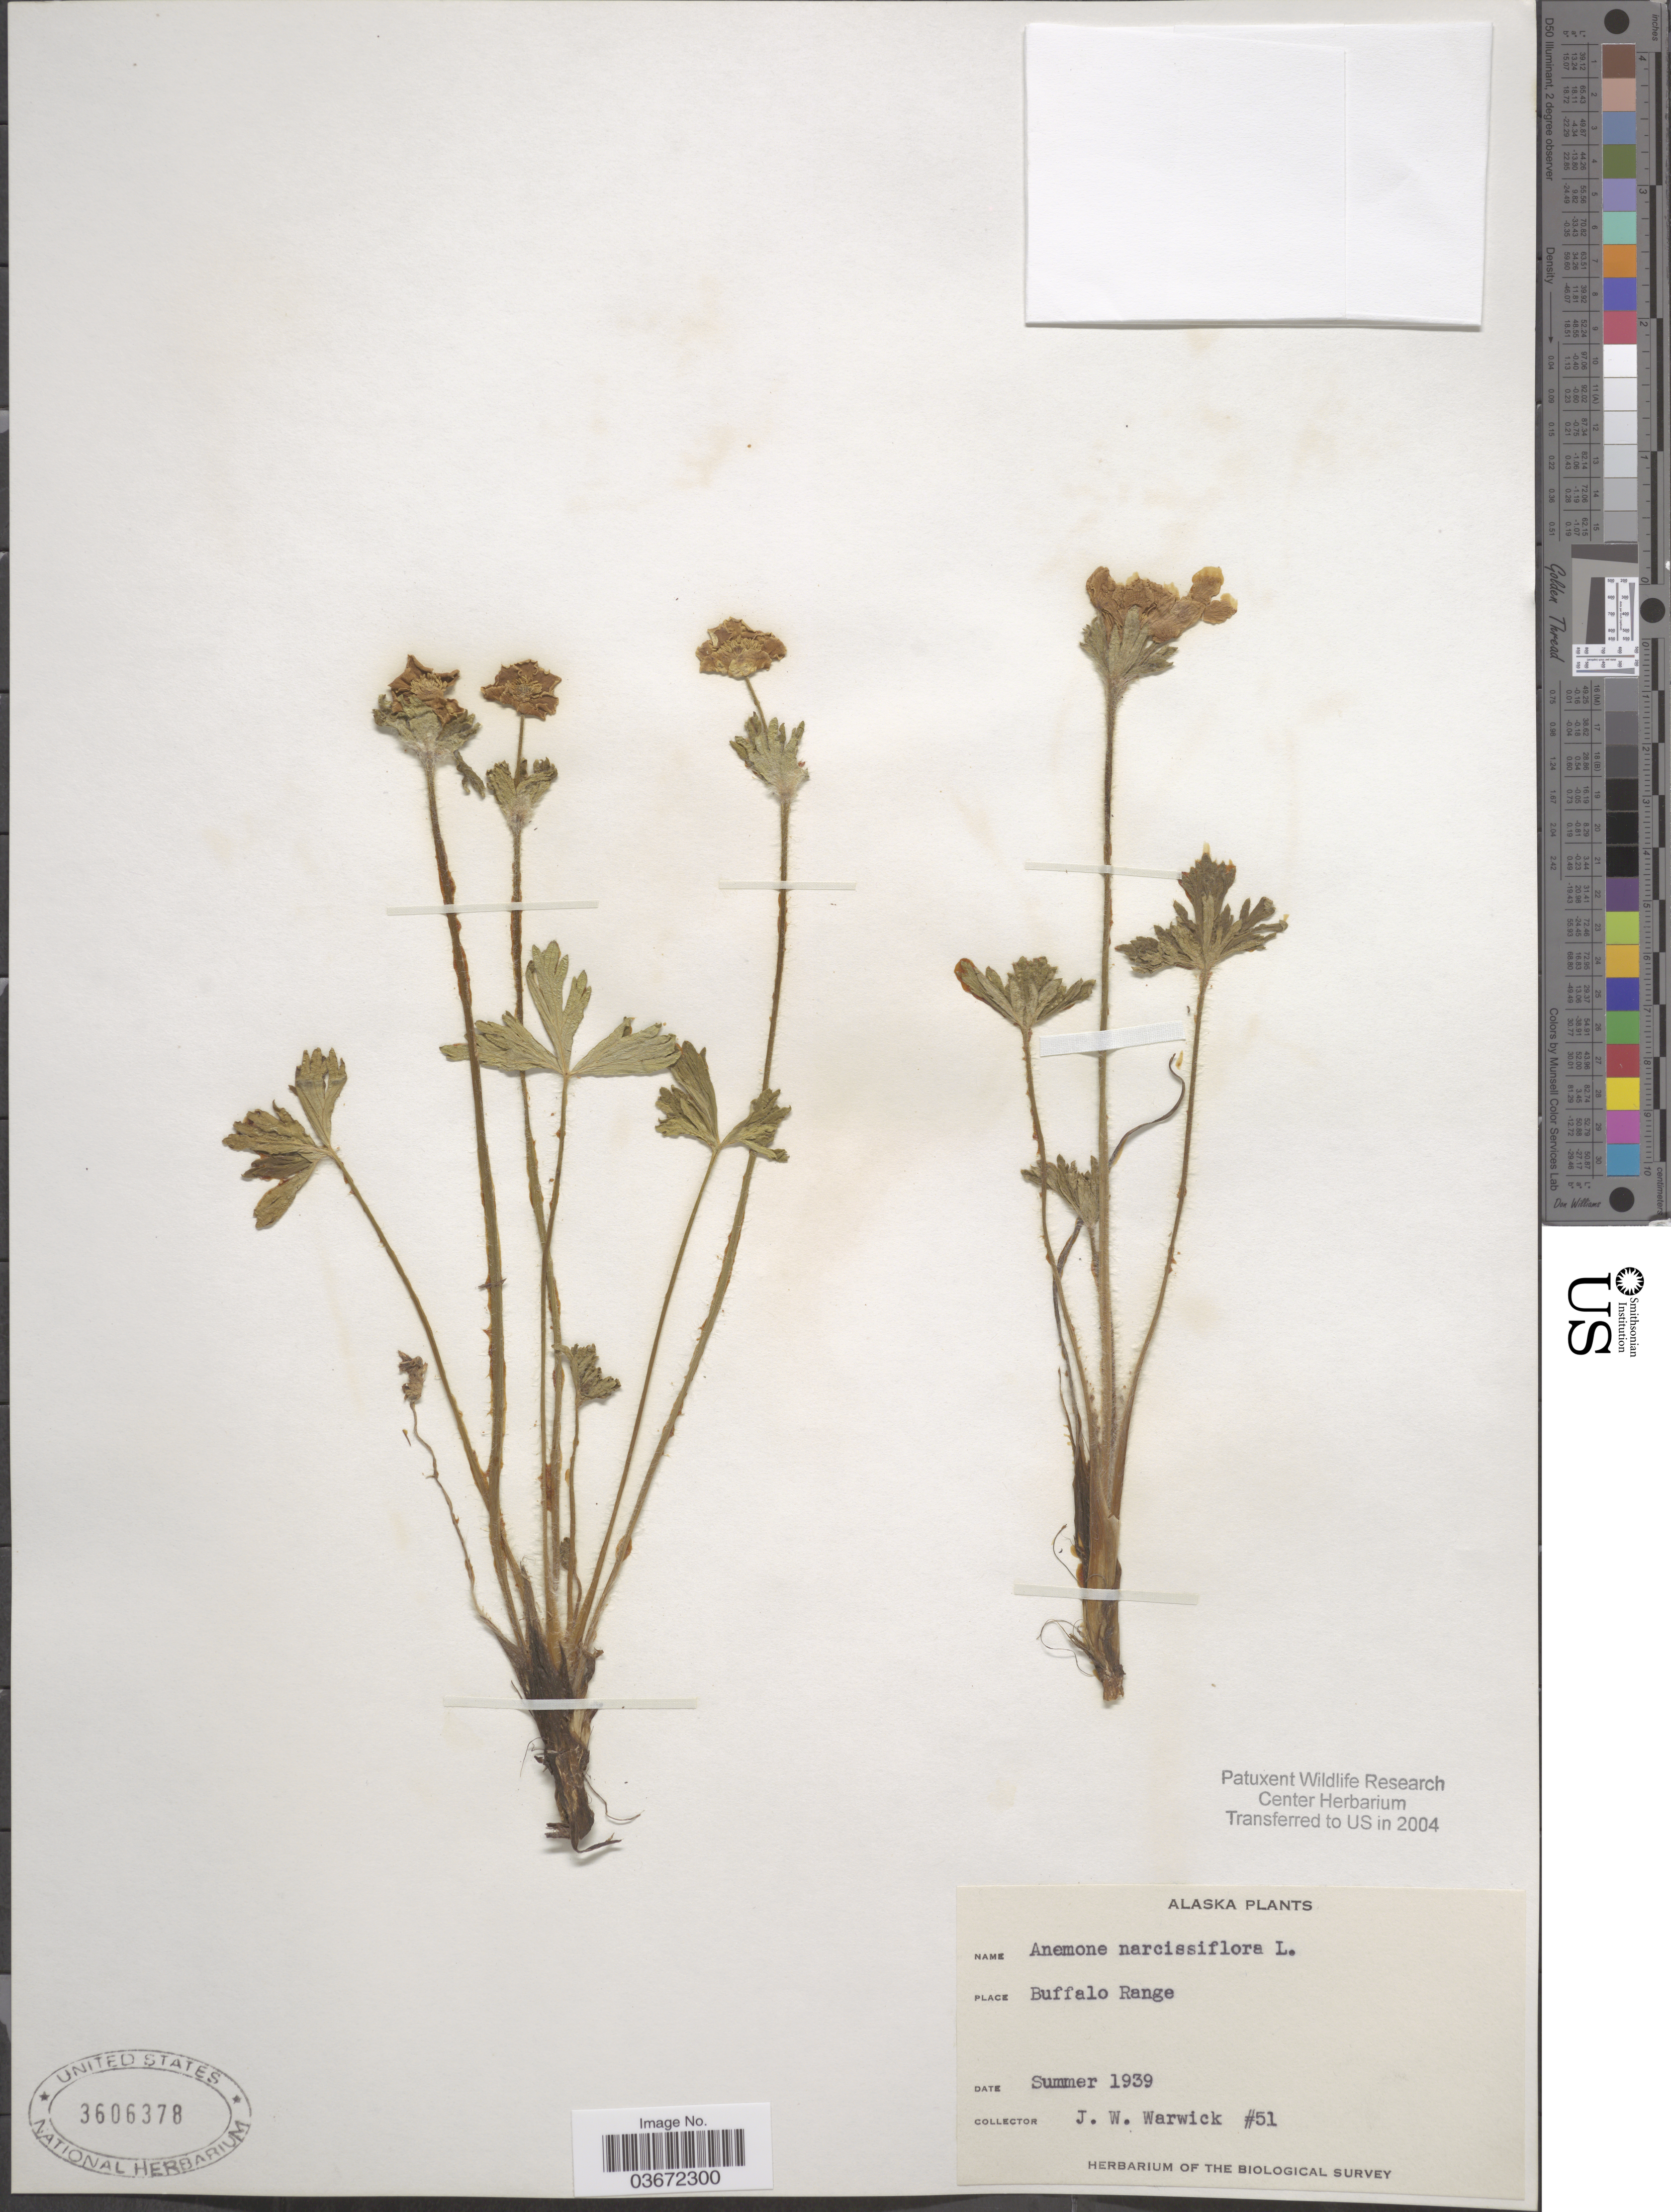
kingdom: Plantae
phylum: Tracheophyta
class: Magnoliopsida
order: Ranunculales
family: Ranunculaceae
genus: Anemone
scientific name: Anemone narcissiflora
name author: L.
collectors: J. Warwick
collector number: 51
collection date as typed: Summer 1939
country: United States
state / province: Alaska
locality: Buffalo Range.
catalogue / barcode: US 3606378